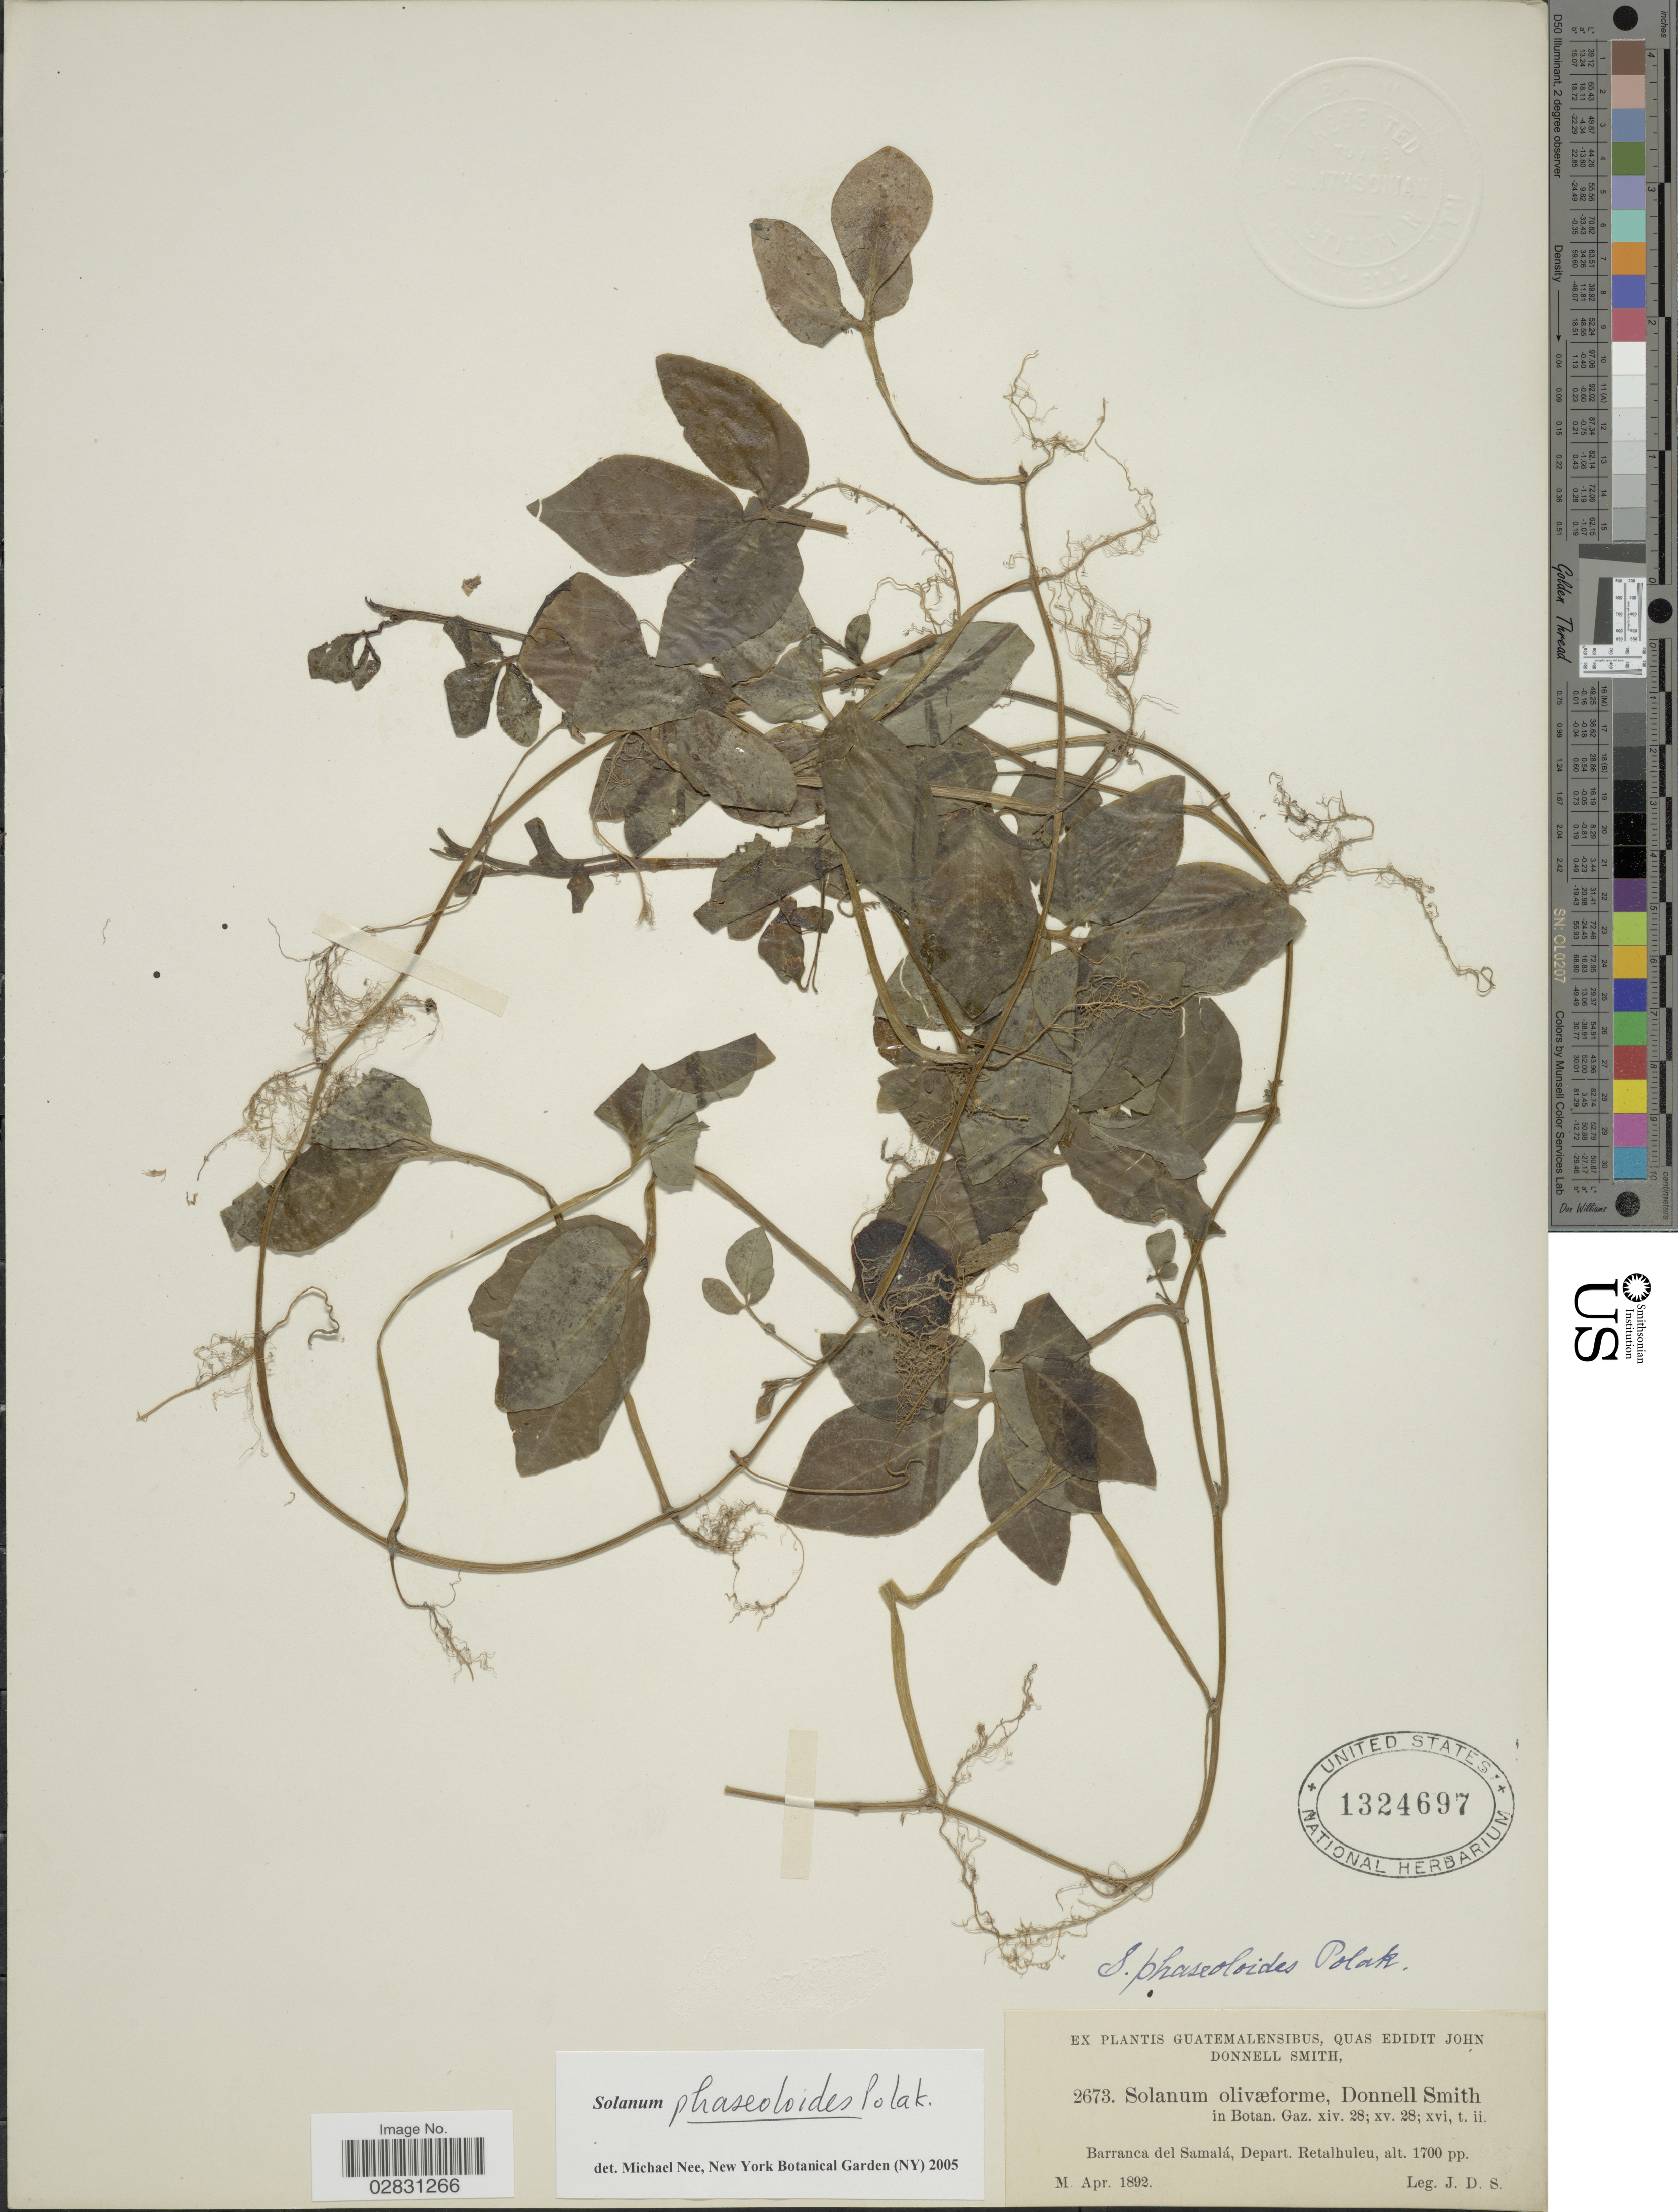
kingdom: Plantae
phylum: Tracheophyta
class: Magnoliopsida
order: Solanales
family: Solanaceae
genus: Solanum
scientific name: Solanum phaseoloides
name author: Pol.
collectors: J. Donnell Smith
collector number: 2673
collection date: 1892-04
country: Guatemala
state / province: Retalhuleu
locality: Barranca del Samalá, Depart. Retalhuleu.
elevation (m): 518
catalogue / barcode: US 1324697